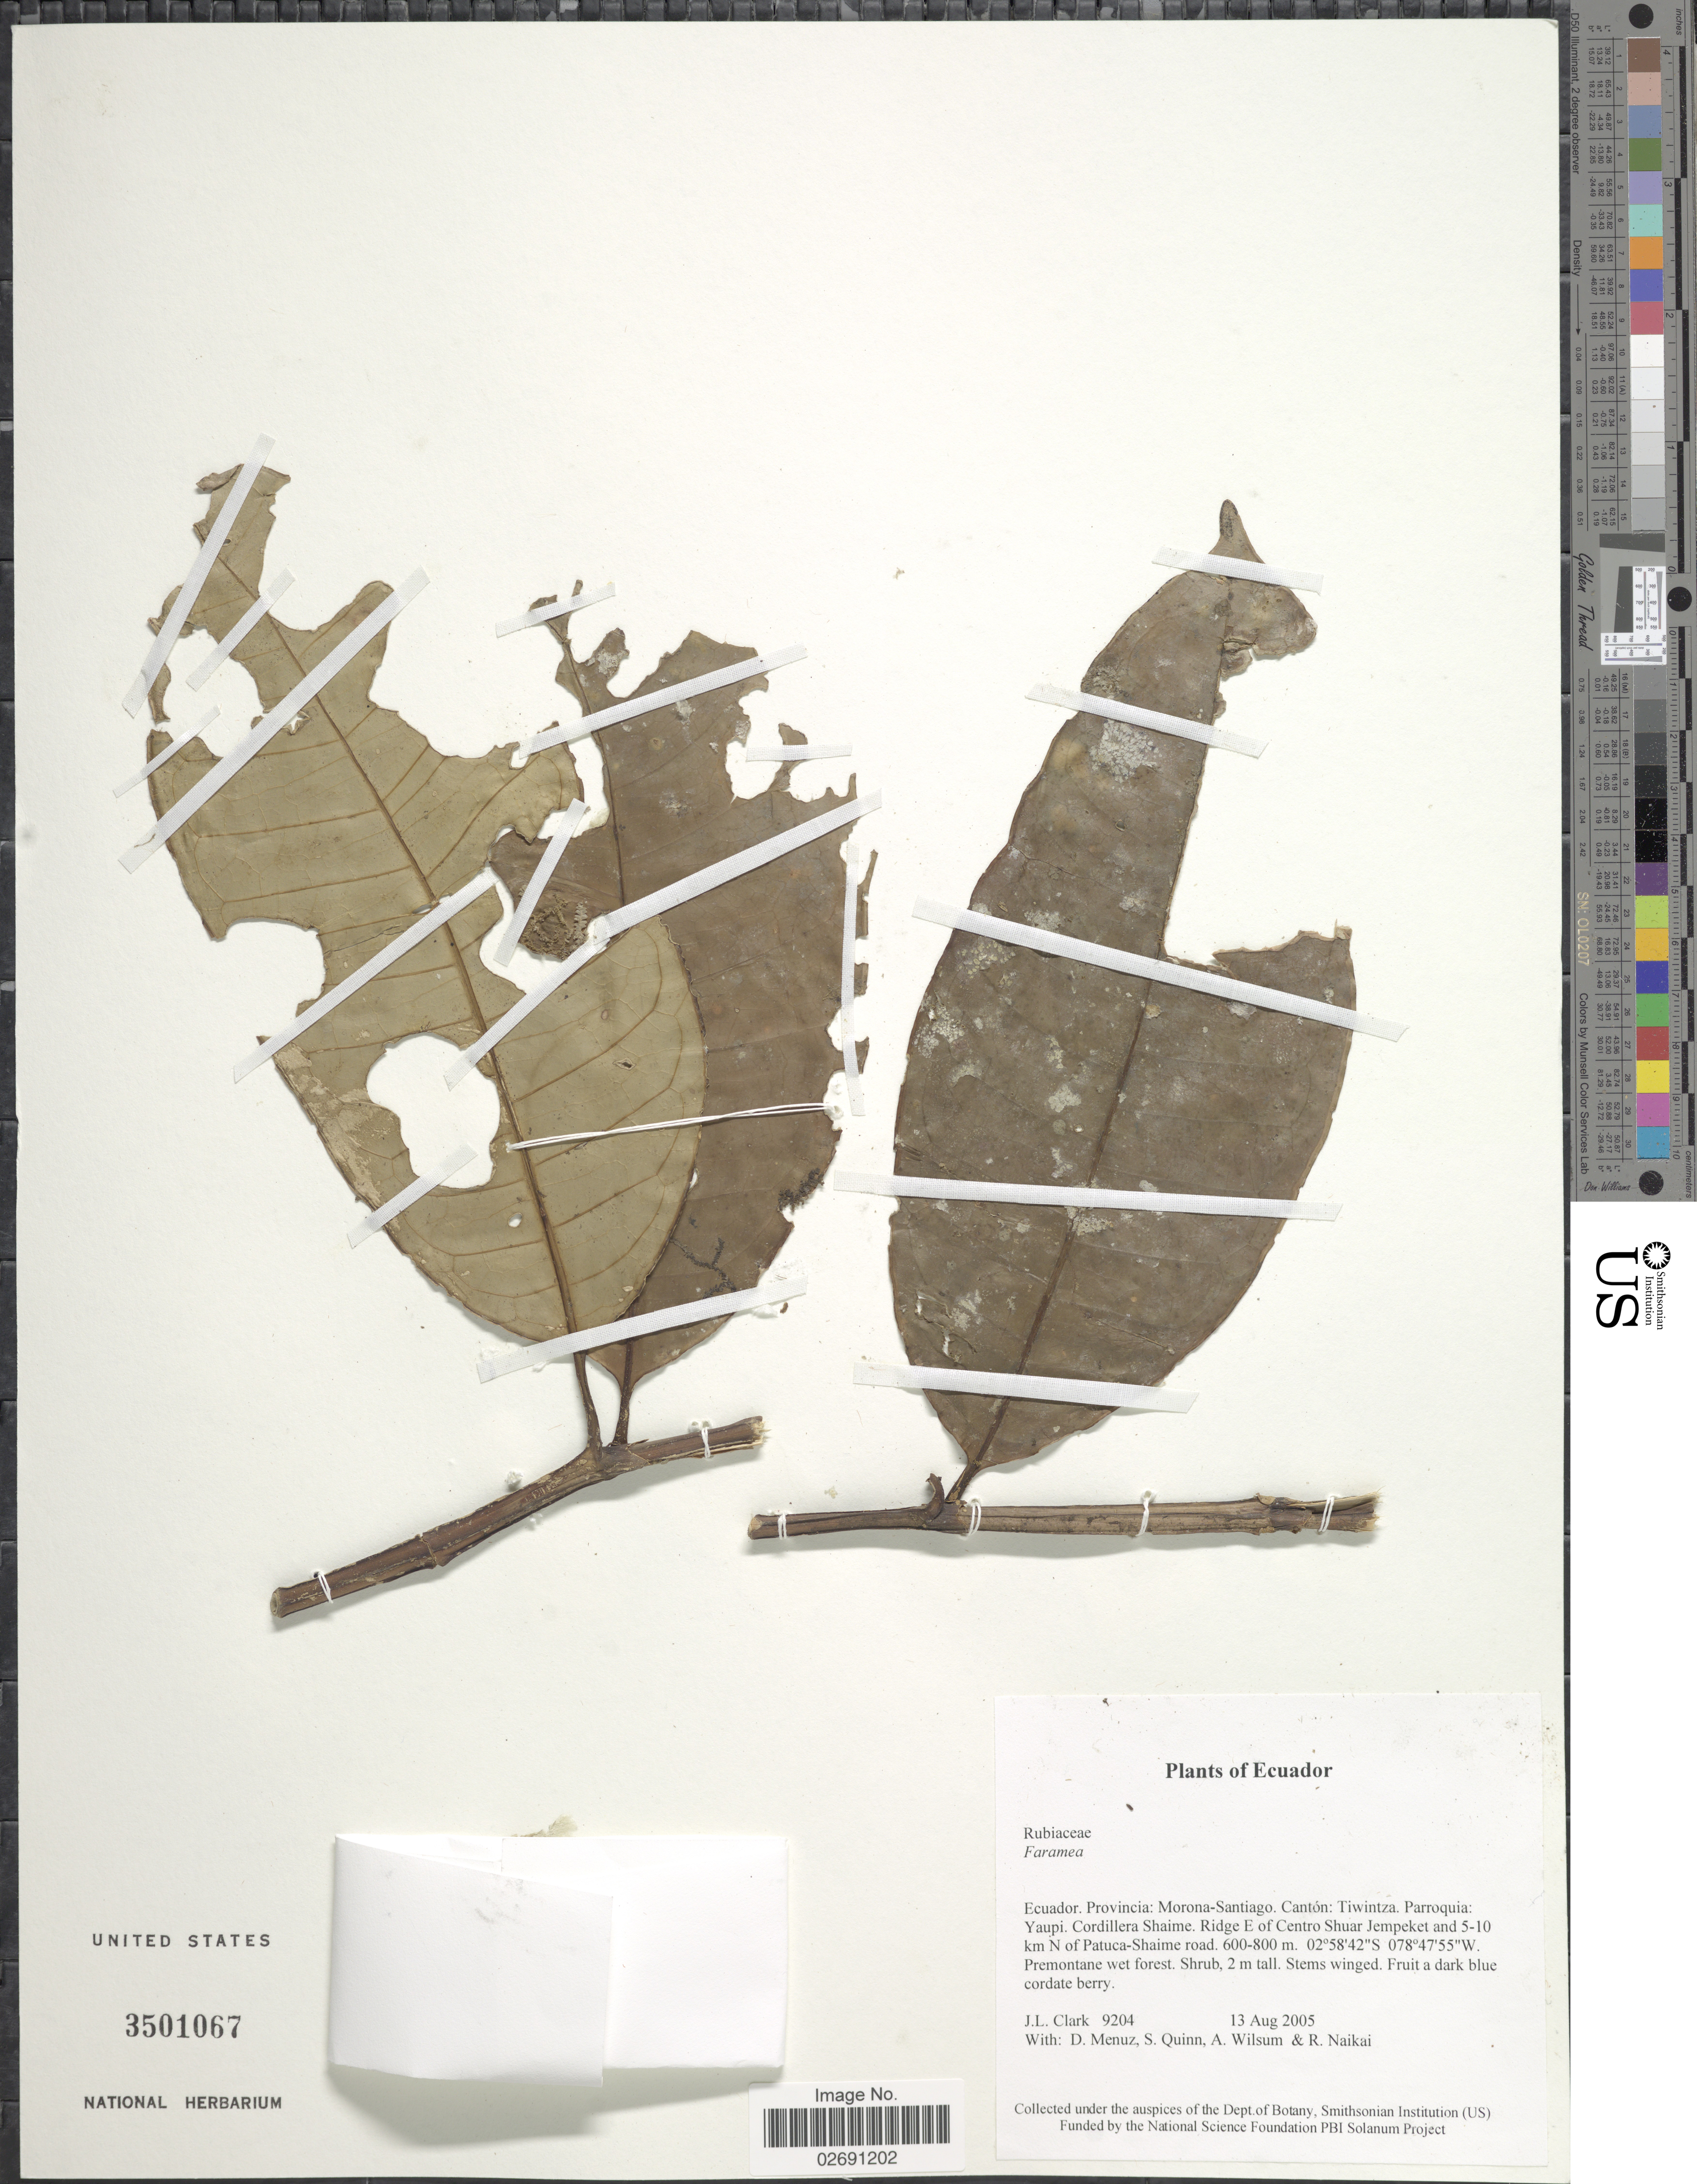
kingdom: Plantae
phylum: Tracheophyta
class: Magnoliopsida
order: Gentianales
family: Rubiaceae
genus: Faramea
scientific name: Faramea sp.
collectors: J. L. Clark, D. Menuz, S. Quinn, A. Wilsum & R. Naikai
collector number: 9204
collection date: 2005-08-13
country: Ecuador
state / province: Morona-Santiago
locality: Canton; Tiwintza, Parroquia: Yaupi, Cordillera Shaime, ridge E of Centro Shuar Jempeket and 5-10 km N of Patuca-Shaime road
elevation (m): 600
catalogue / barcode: US 3501067